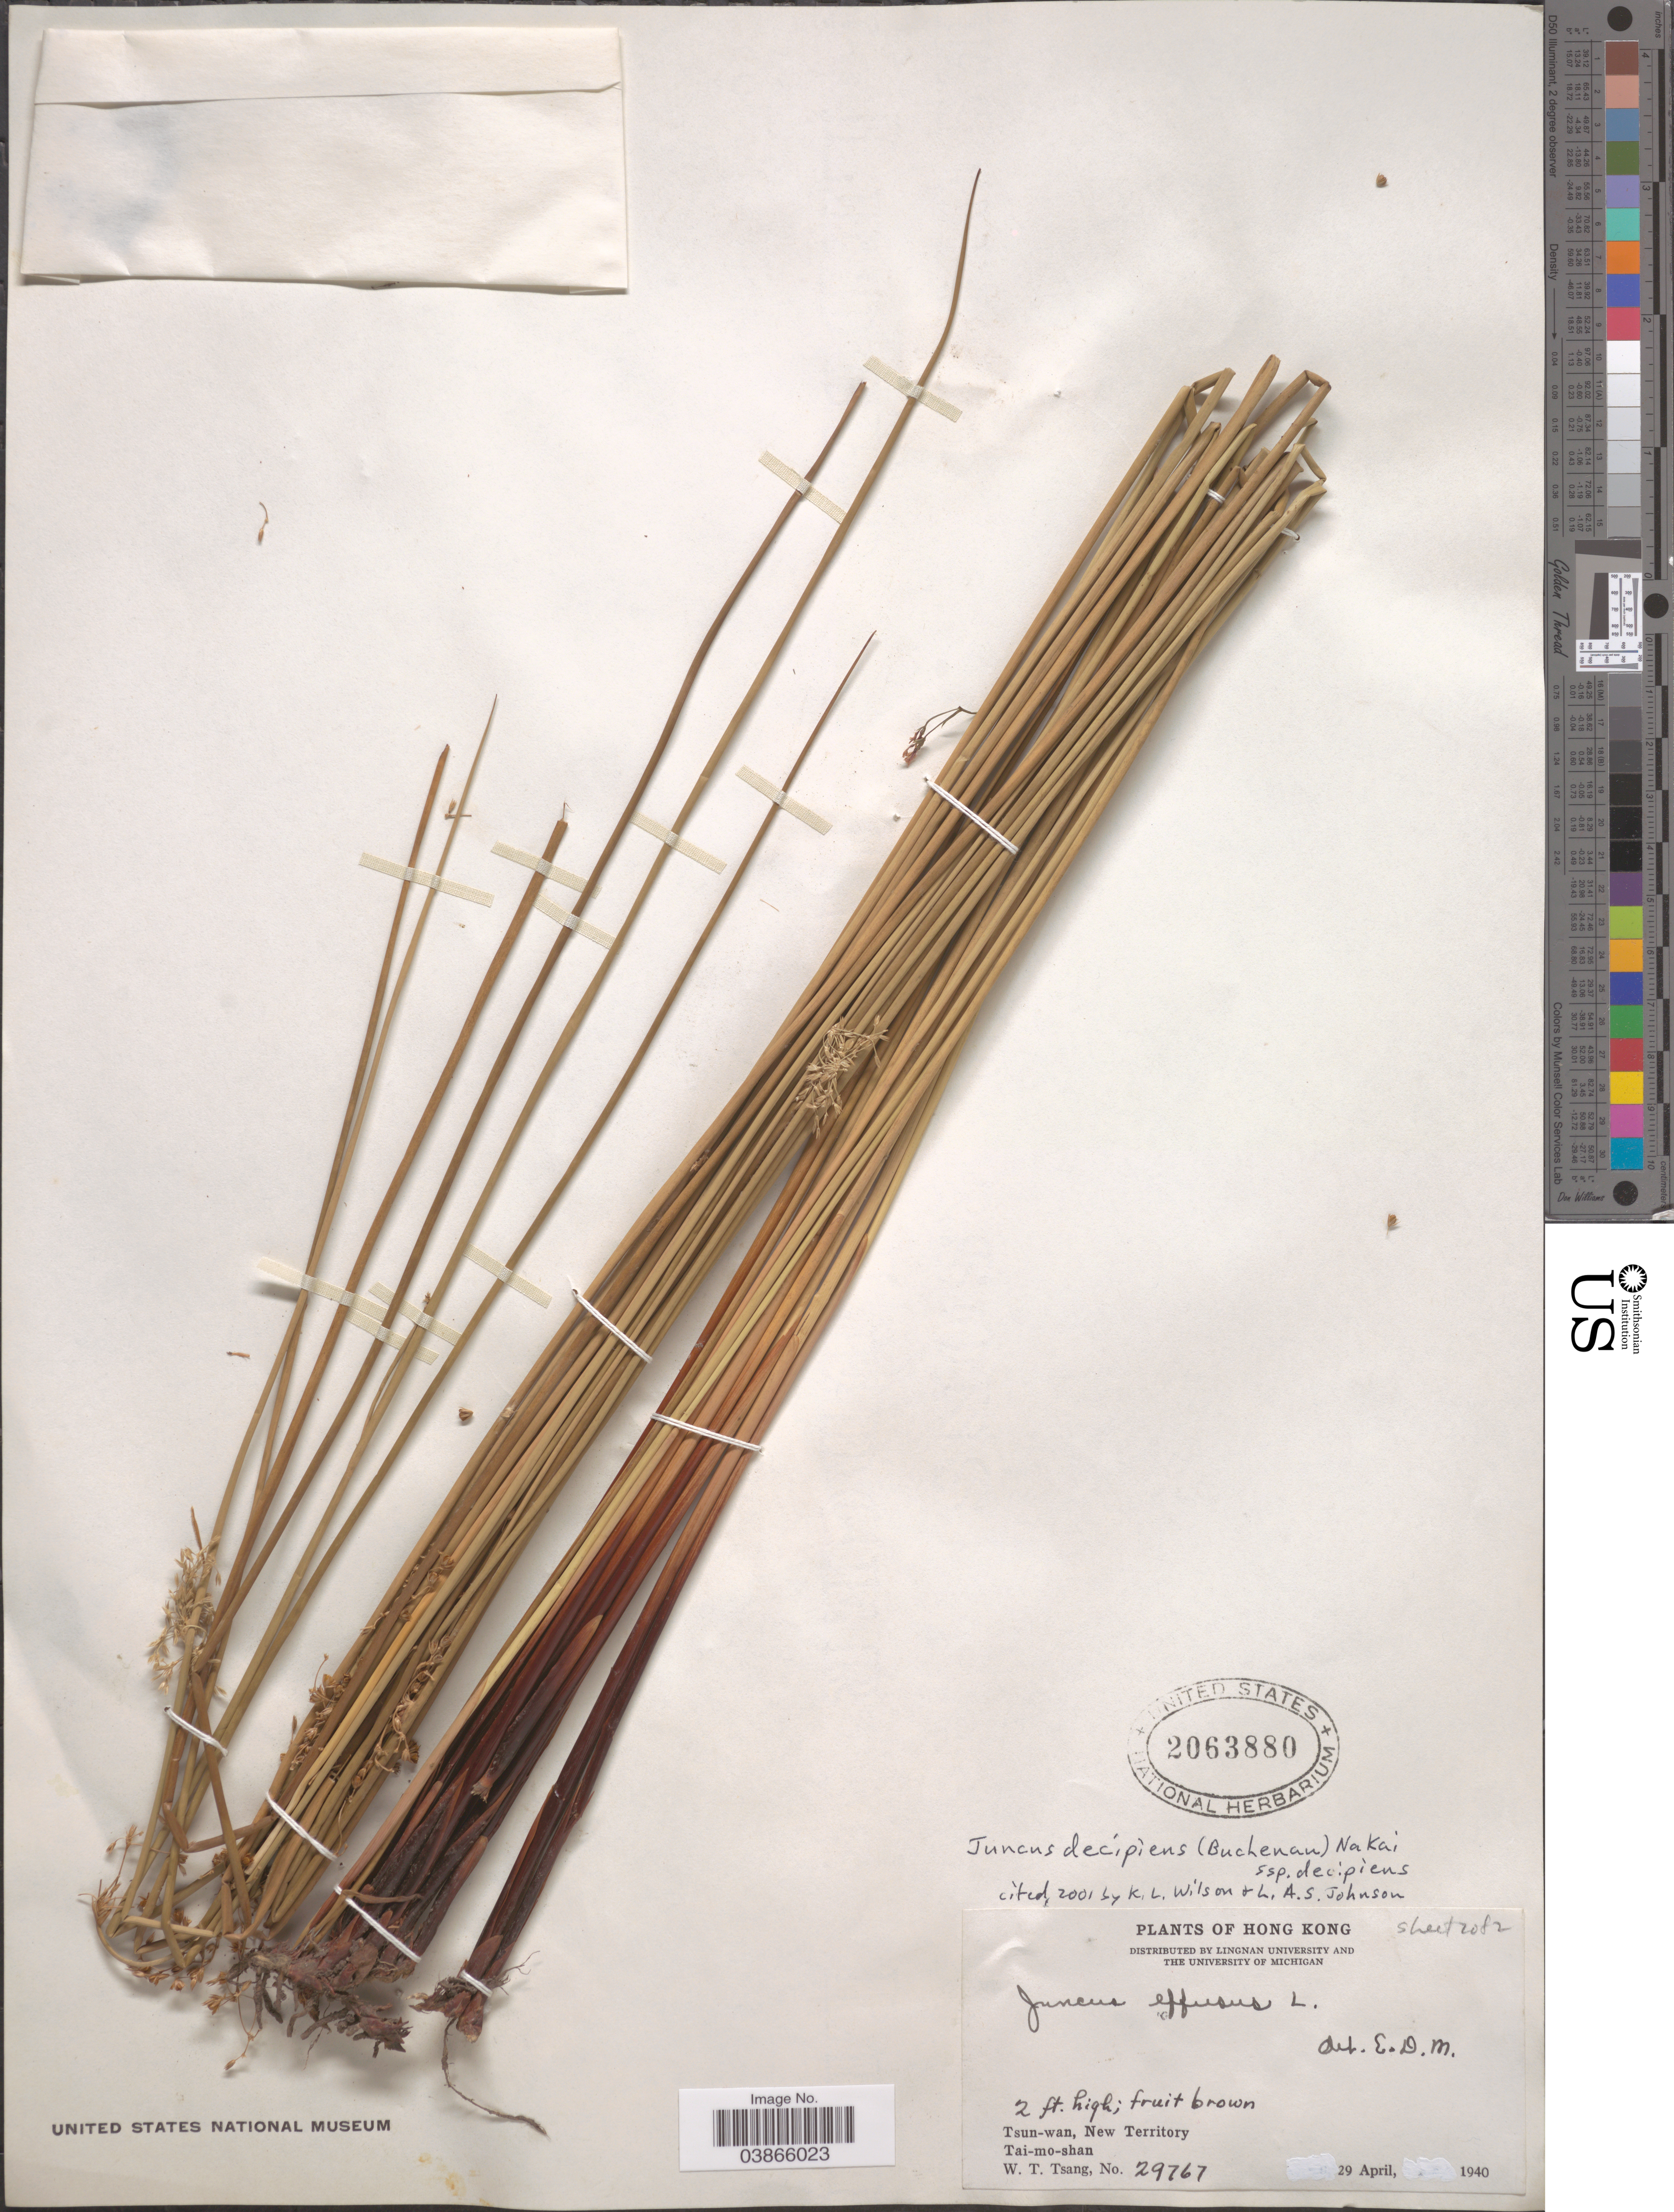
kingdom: Plantae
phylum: Tracheophyta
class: Liliopsida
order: Poales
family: Juncaceae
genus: Juncus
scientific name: Juncus decipiens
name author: (Buchenau) Nakai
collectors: W. T. Tsang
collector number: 29767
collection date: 1940-04-29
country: China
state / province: Hong Kong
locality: Tsun-wan, New Territory. Tai-mo-shan.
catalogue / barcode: US 2063880